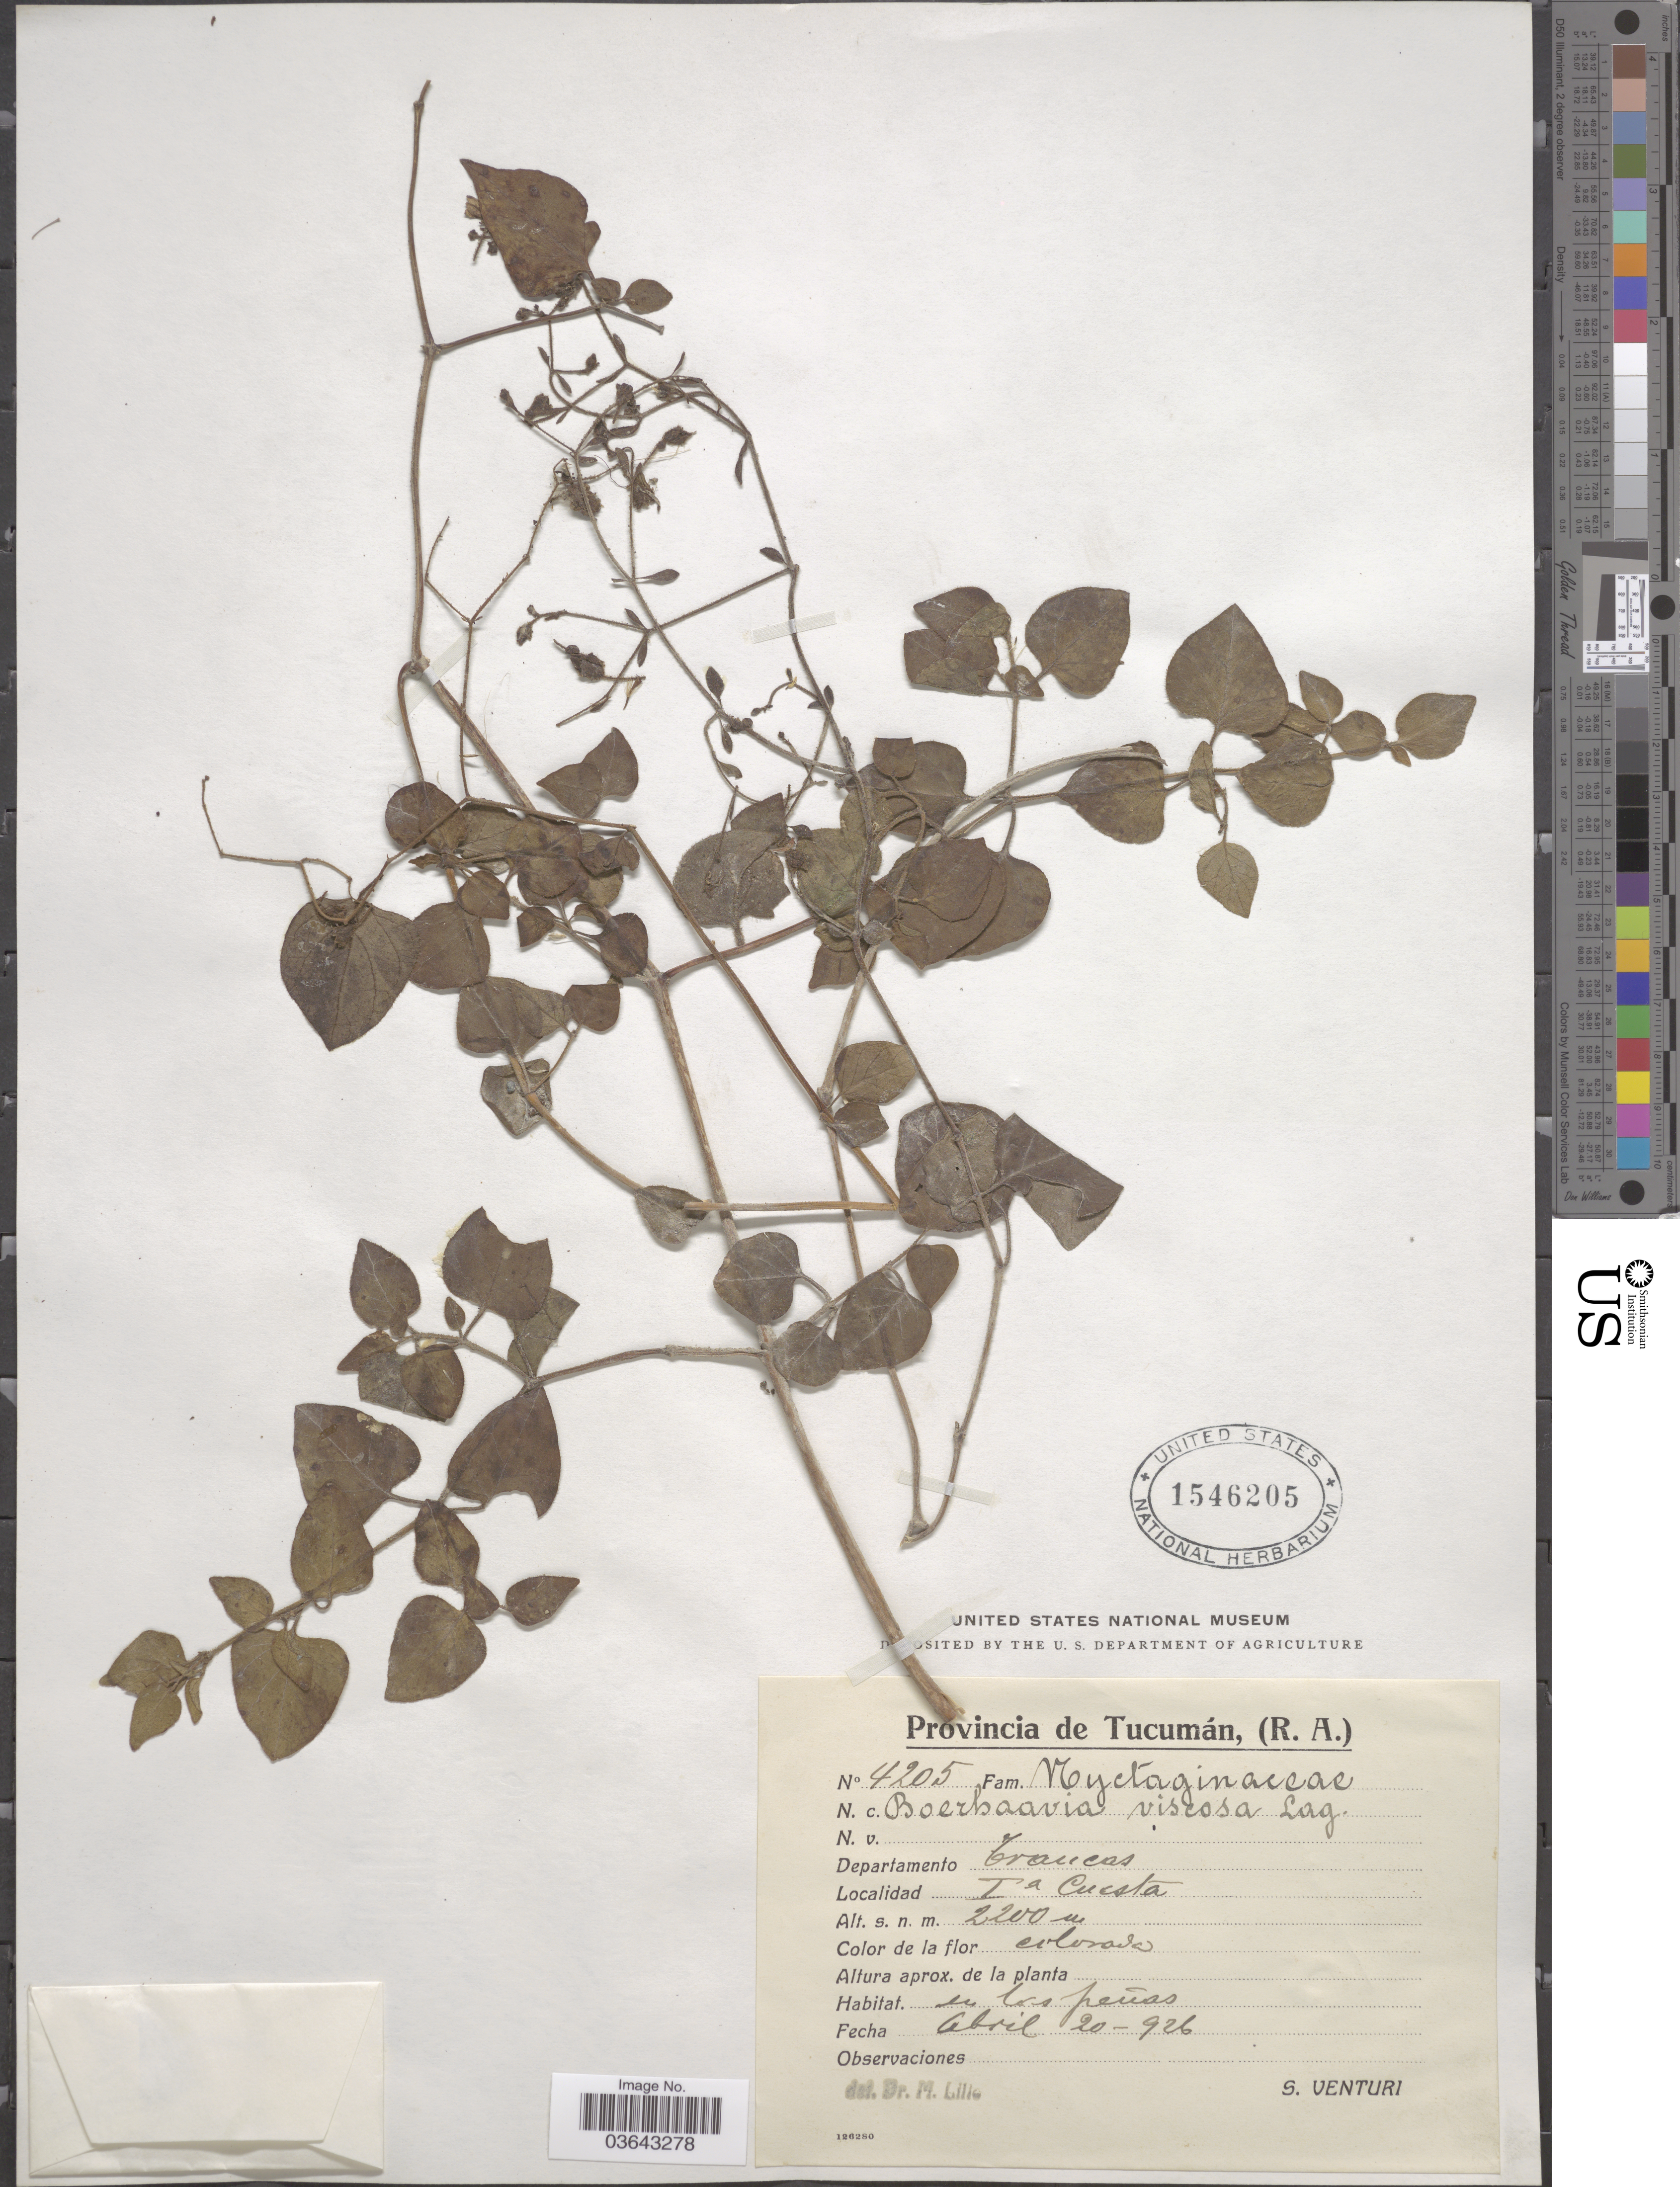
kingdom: Plantae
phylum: Tracheophyta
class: Magnoliopsida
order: Caryophyllales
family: Nyctaginaceae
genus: Boerhavia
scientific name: Boerhavia diffusa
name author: L.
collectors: S. Venturi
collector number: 4205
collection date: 1926-04-20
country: Argentina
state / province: Tucuman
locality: Departamento Trancas. Ia Cuesta.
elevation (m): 2200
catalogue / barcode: US 1546205